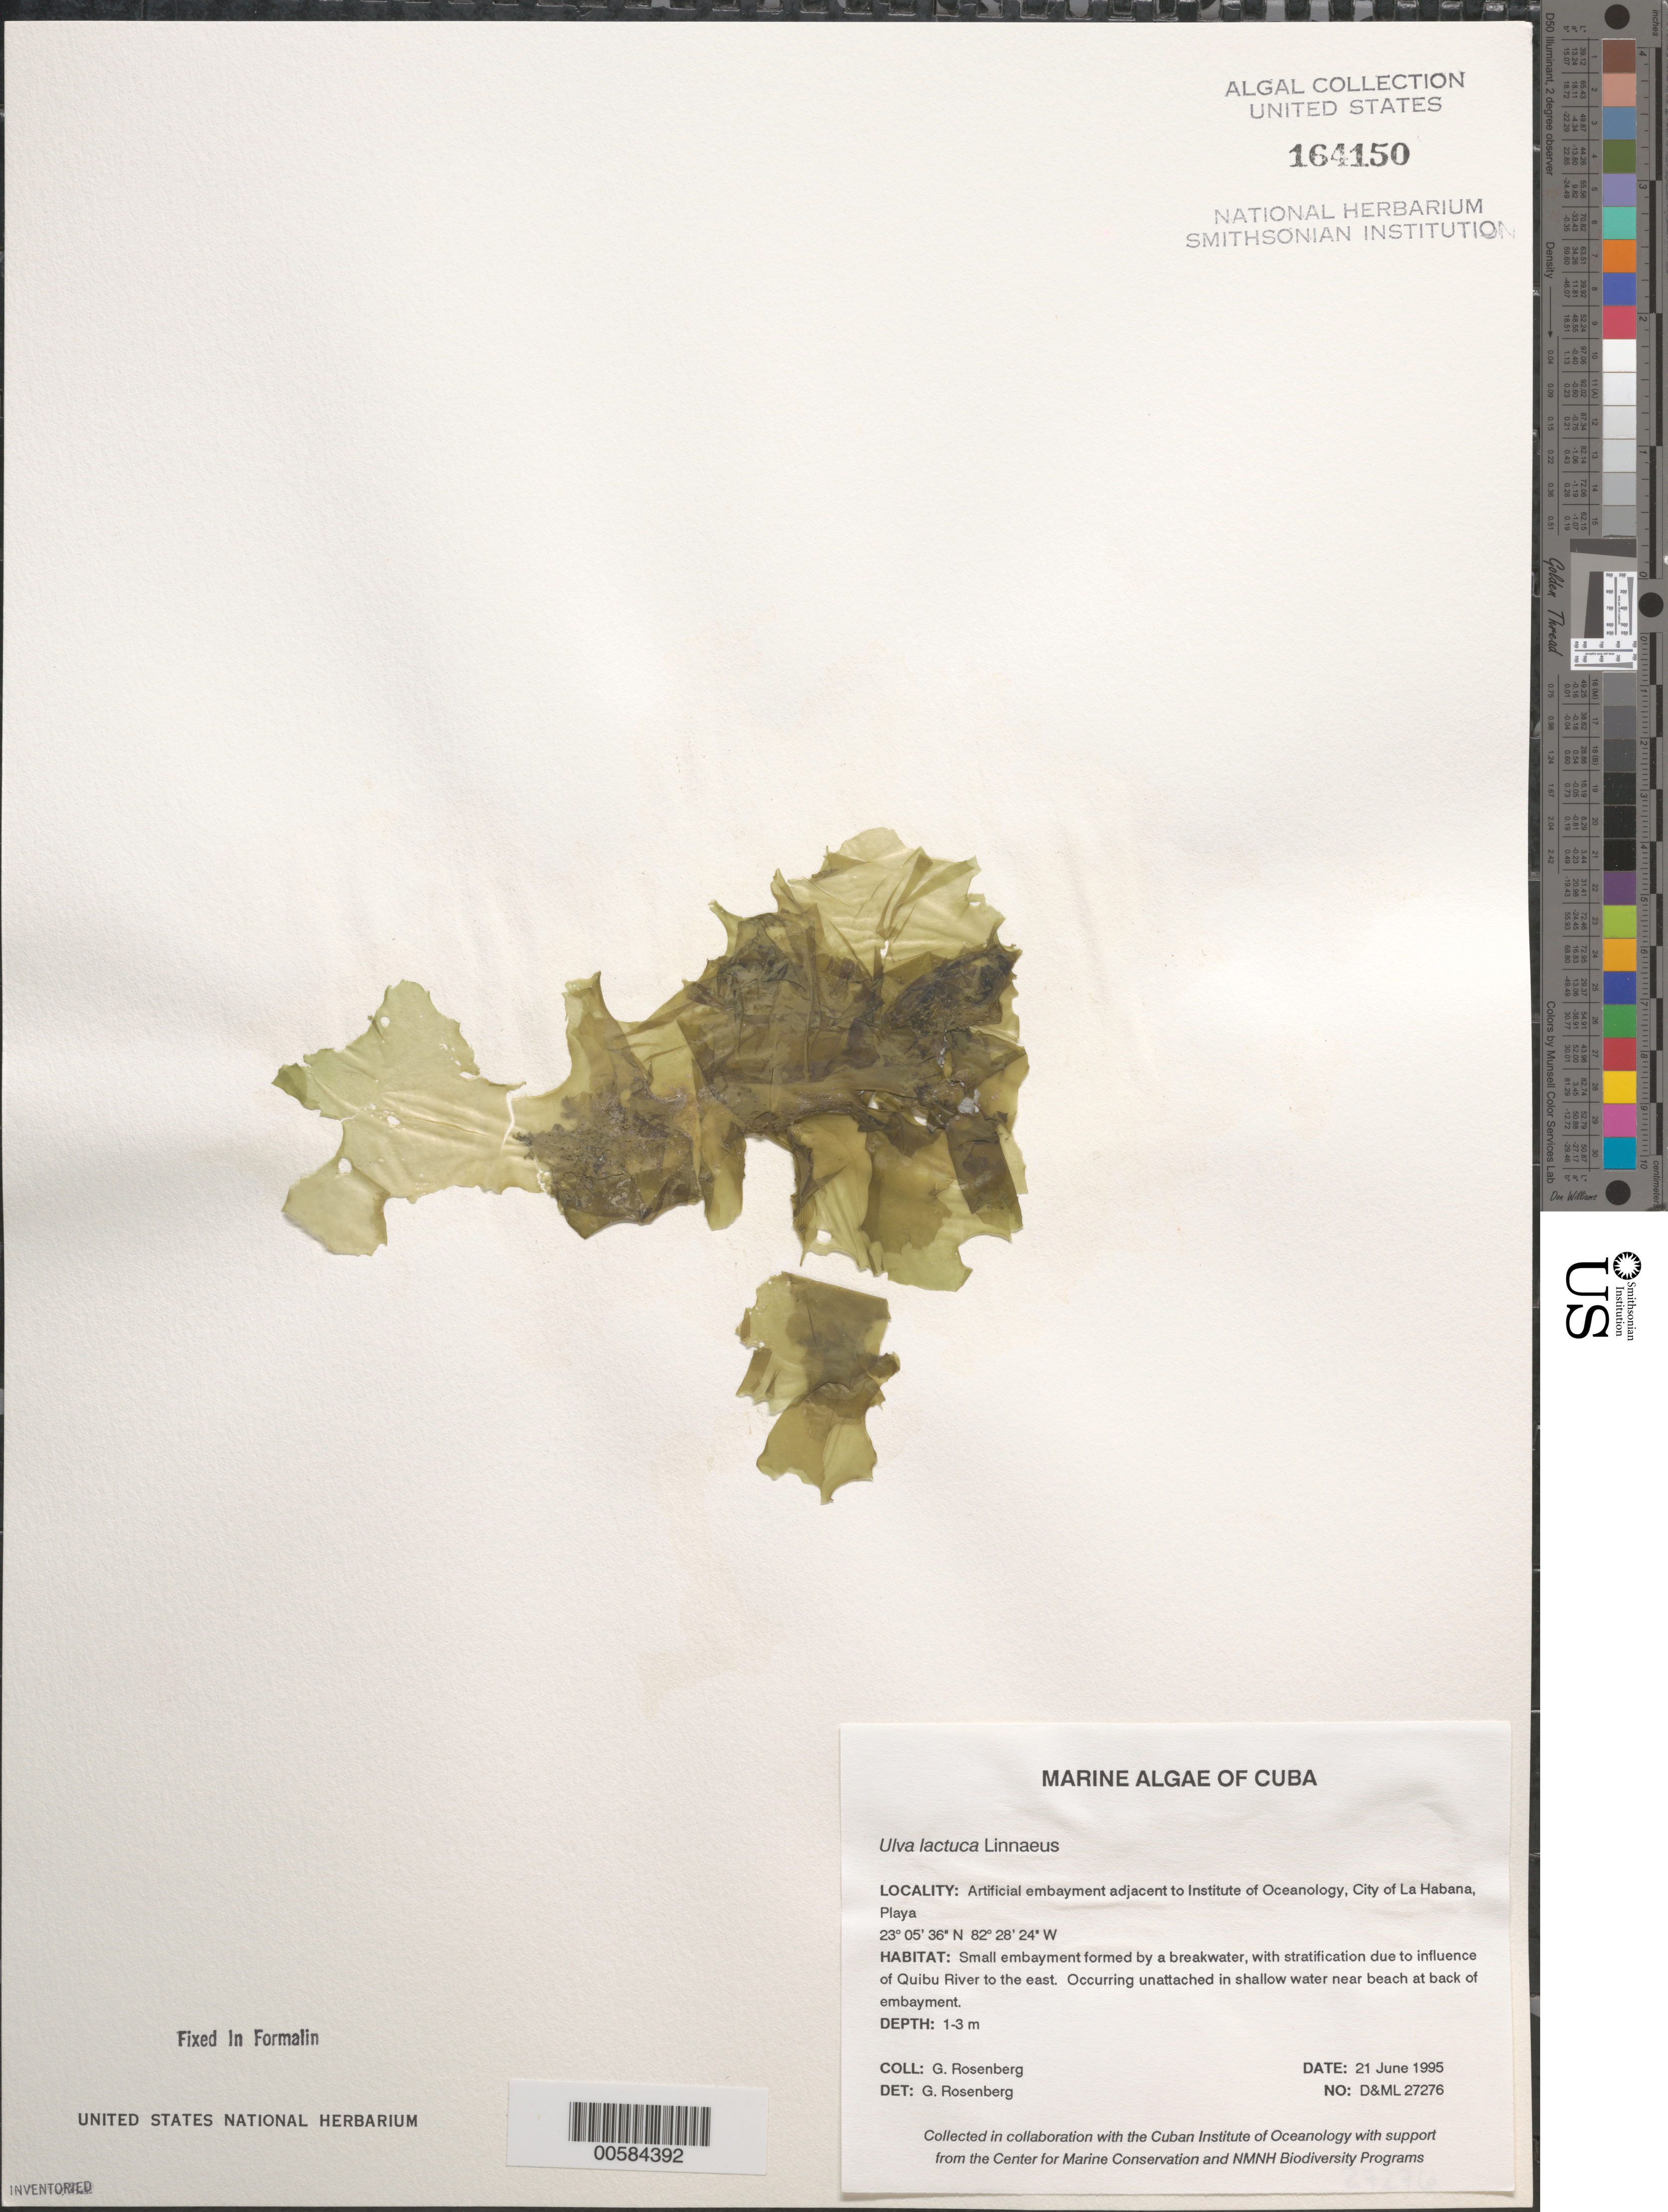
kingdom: Plantae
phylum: Chlorophyta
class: Ulvophyceae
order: Ulvales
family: Ulvaceae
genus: Ulva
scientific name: Ulva lactuca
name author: L.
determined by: Rosenberg, G.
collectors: G. Rosenberg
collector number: D&ML 27276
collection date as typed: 21 Jun 1995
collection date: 1995-06-21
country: Cuba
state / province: La Habana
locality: La habana, playa, by institute of oceanology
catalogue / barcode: US 164150